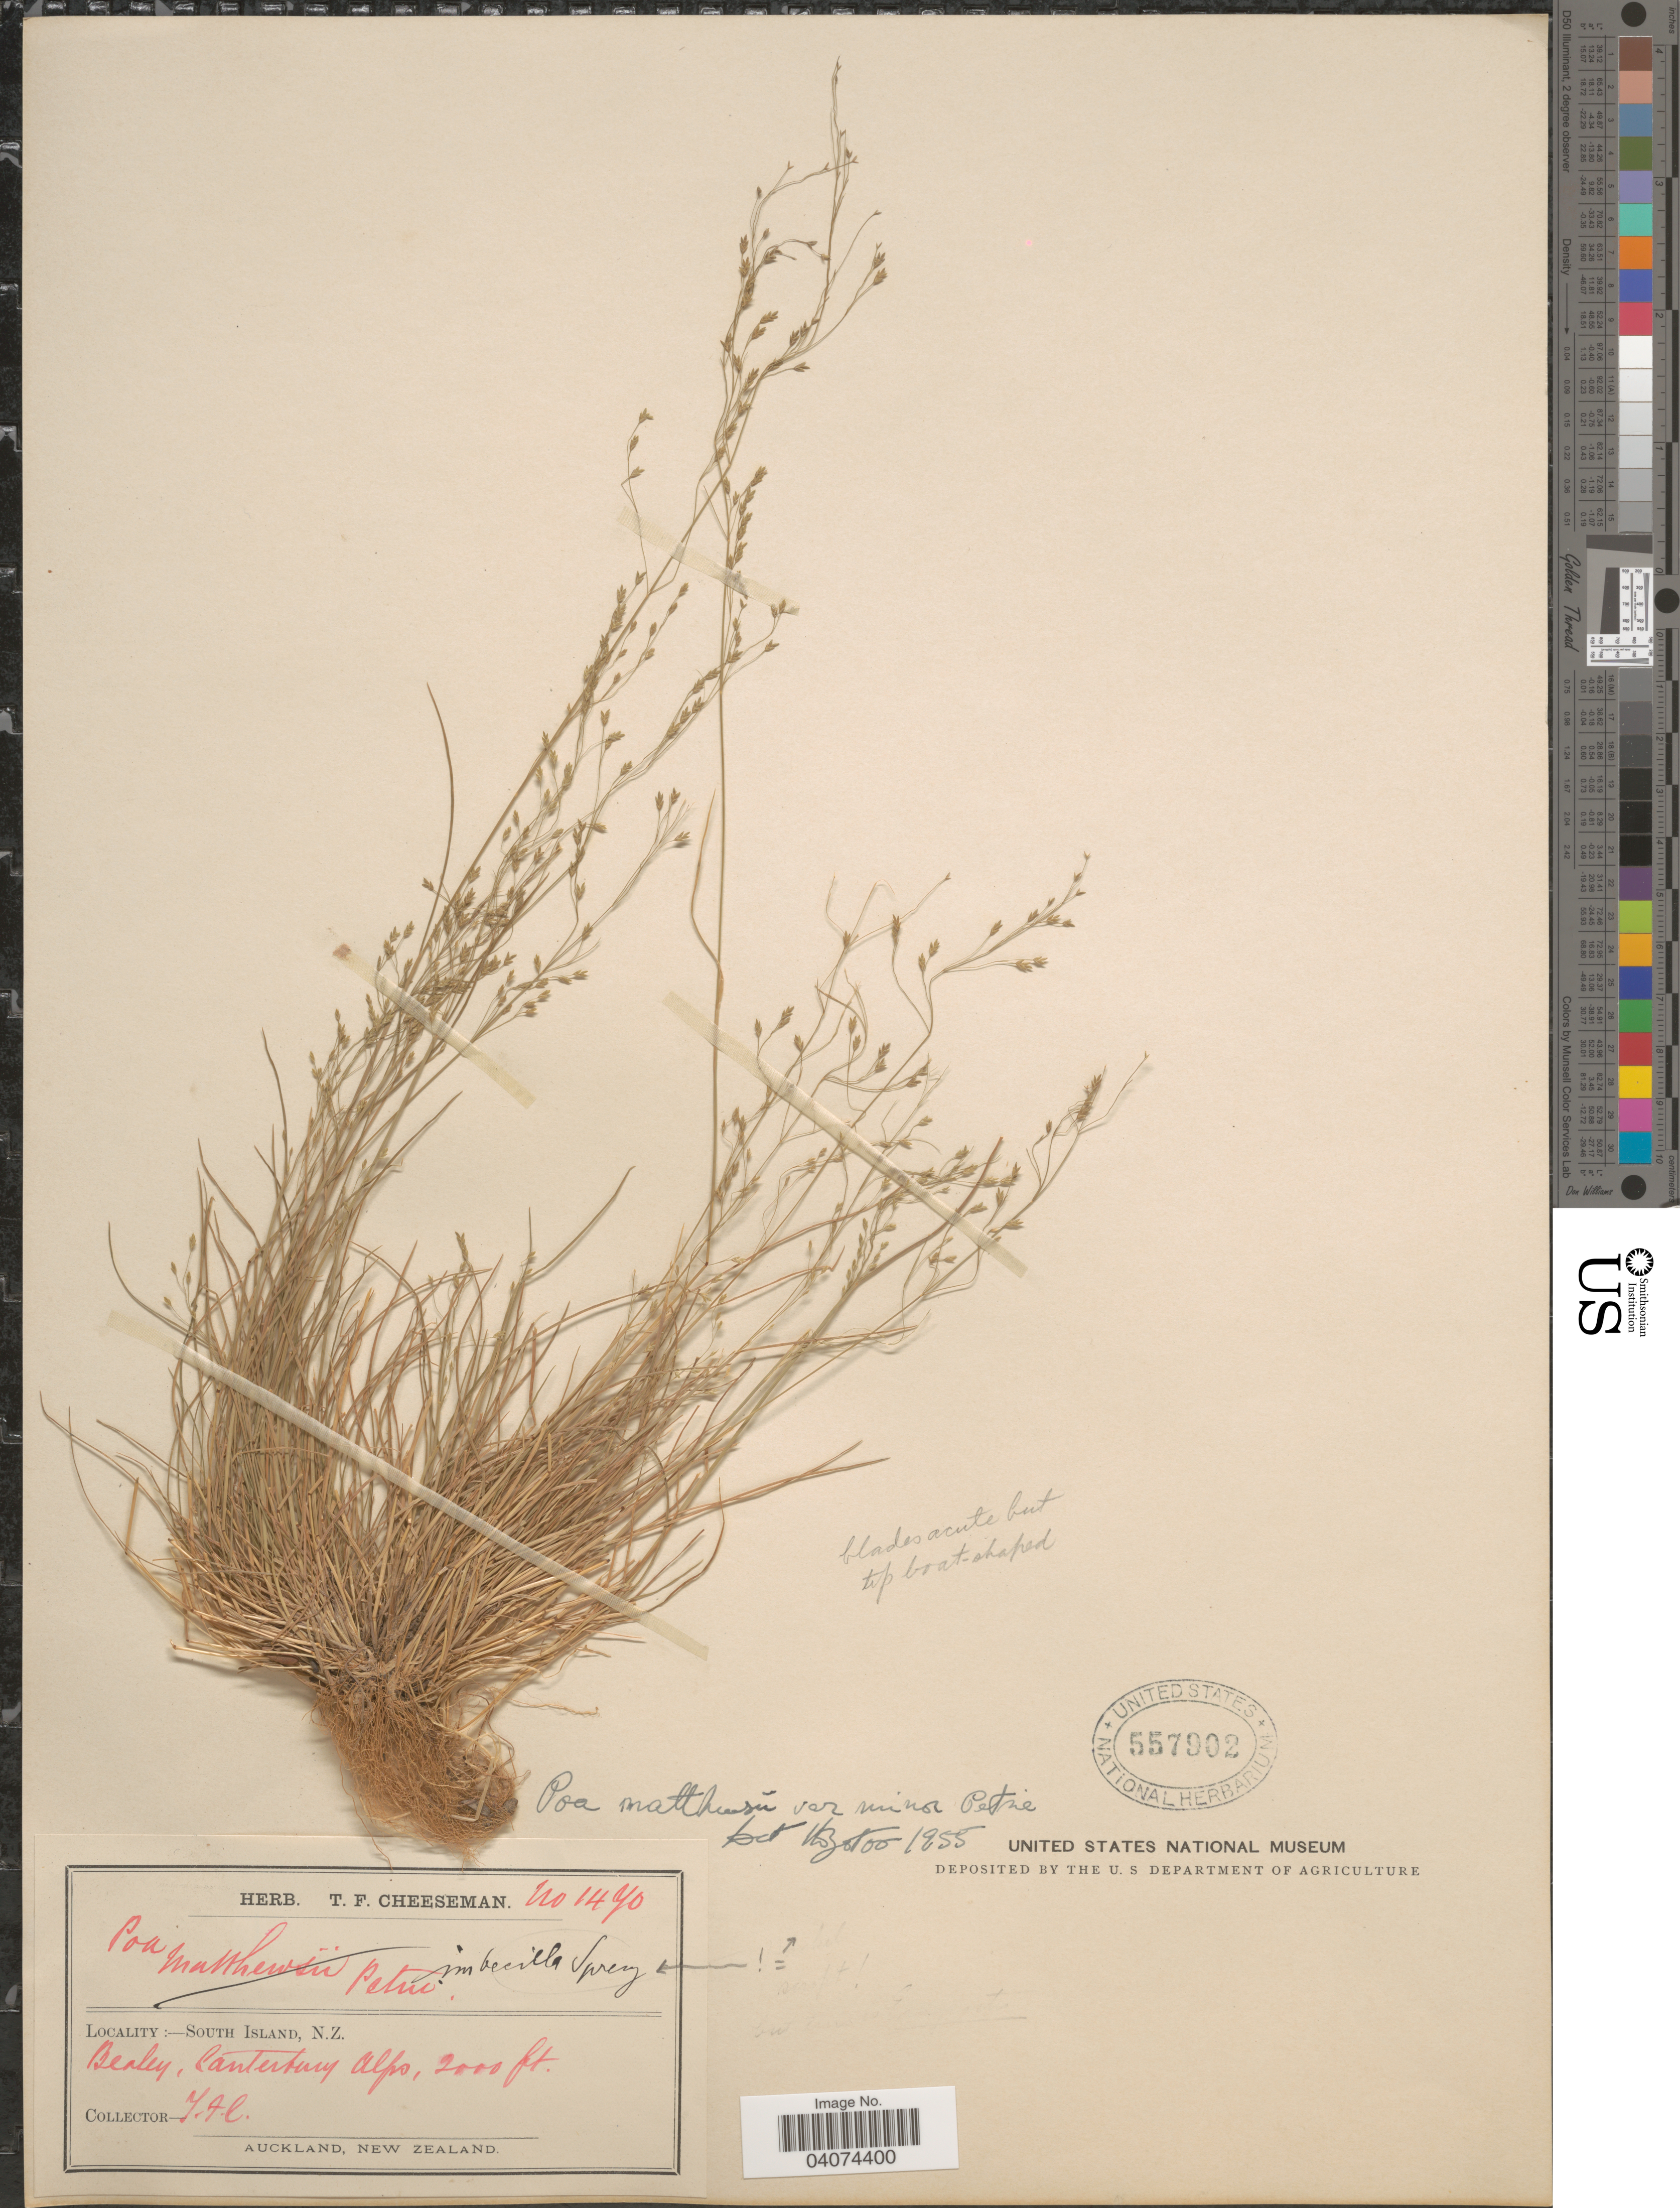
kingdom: Plantae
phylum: Tracheophyta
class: Liliopsida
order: Poales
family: Poaceae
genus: Poa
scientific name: Poa imbecilla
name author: Sol. ex Spreng.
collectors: T. F. Cheeseman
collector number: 1470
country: New Zealand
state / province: Canterbury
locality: South Island. Bealey, Canterbury Alps.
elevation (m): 610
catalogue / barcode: US 557902